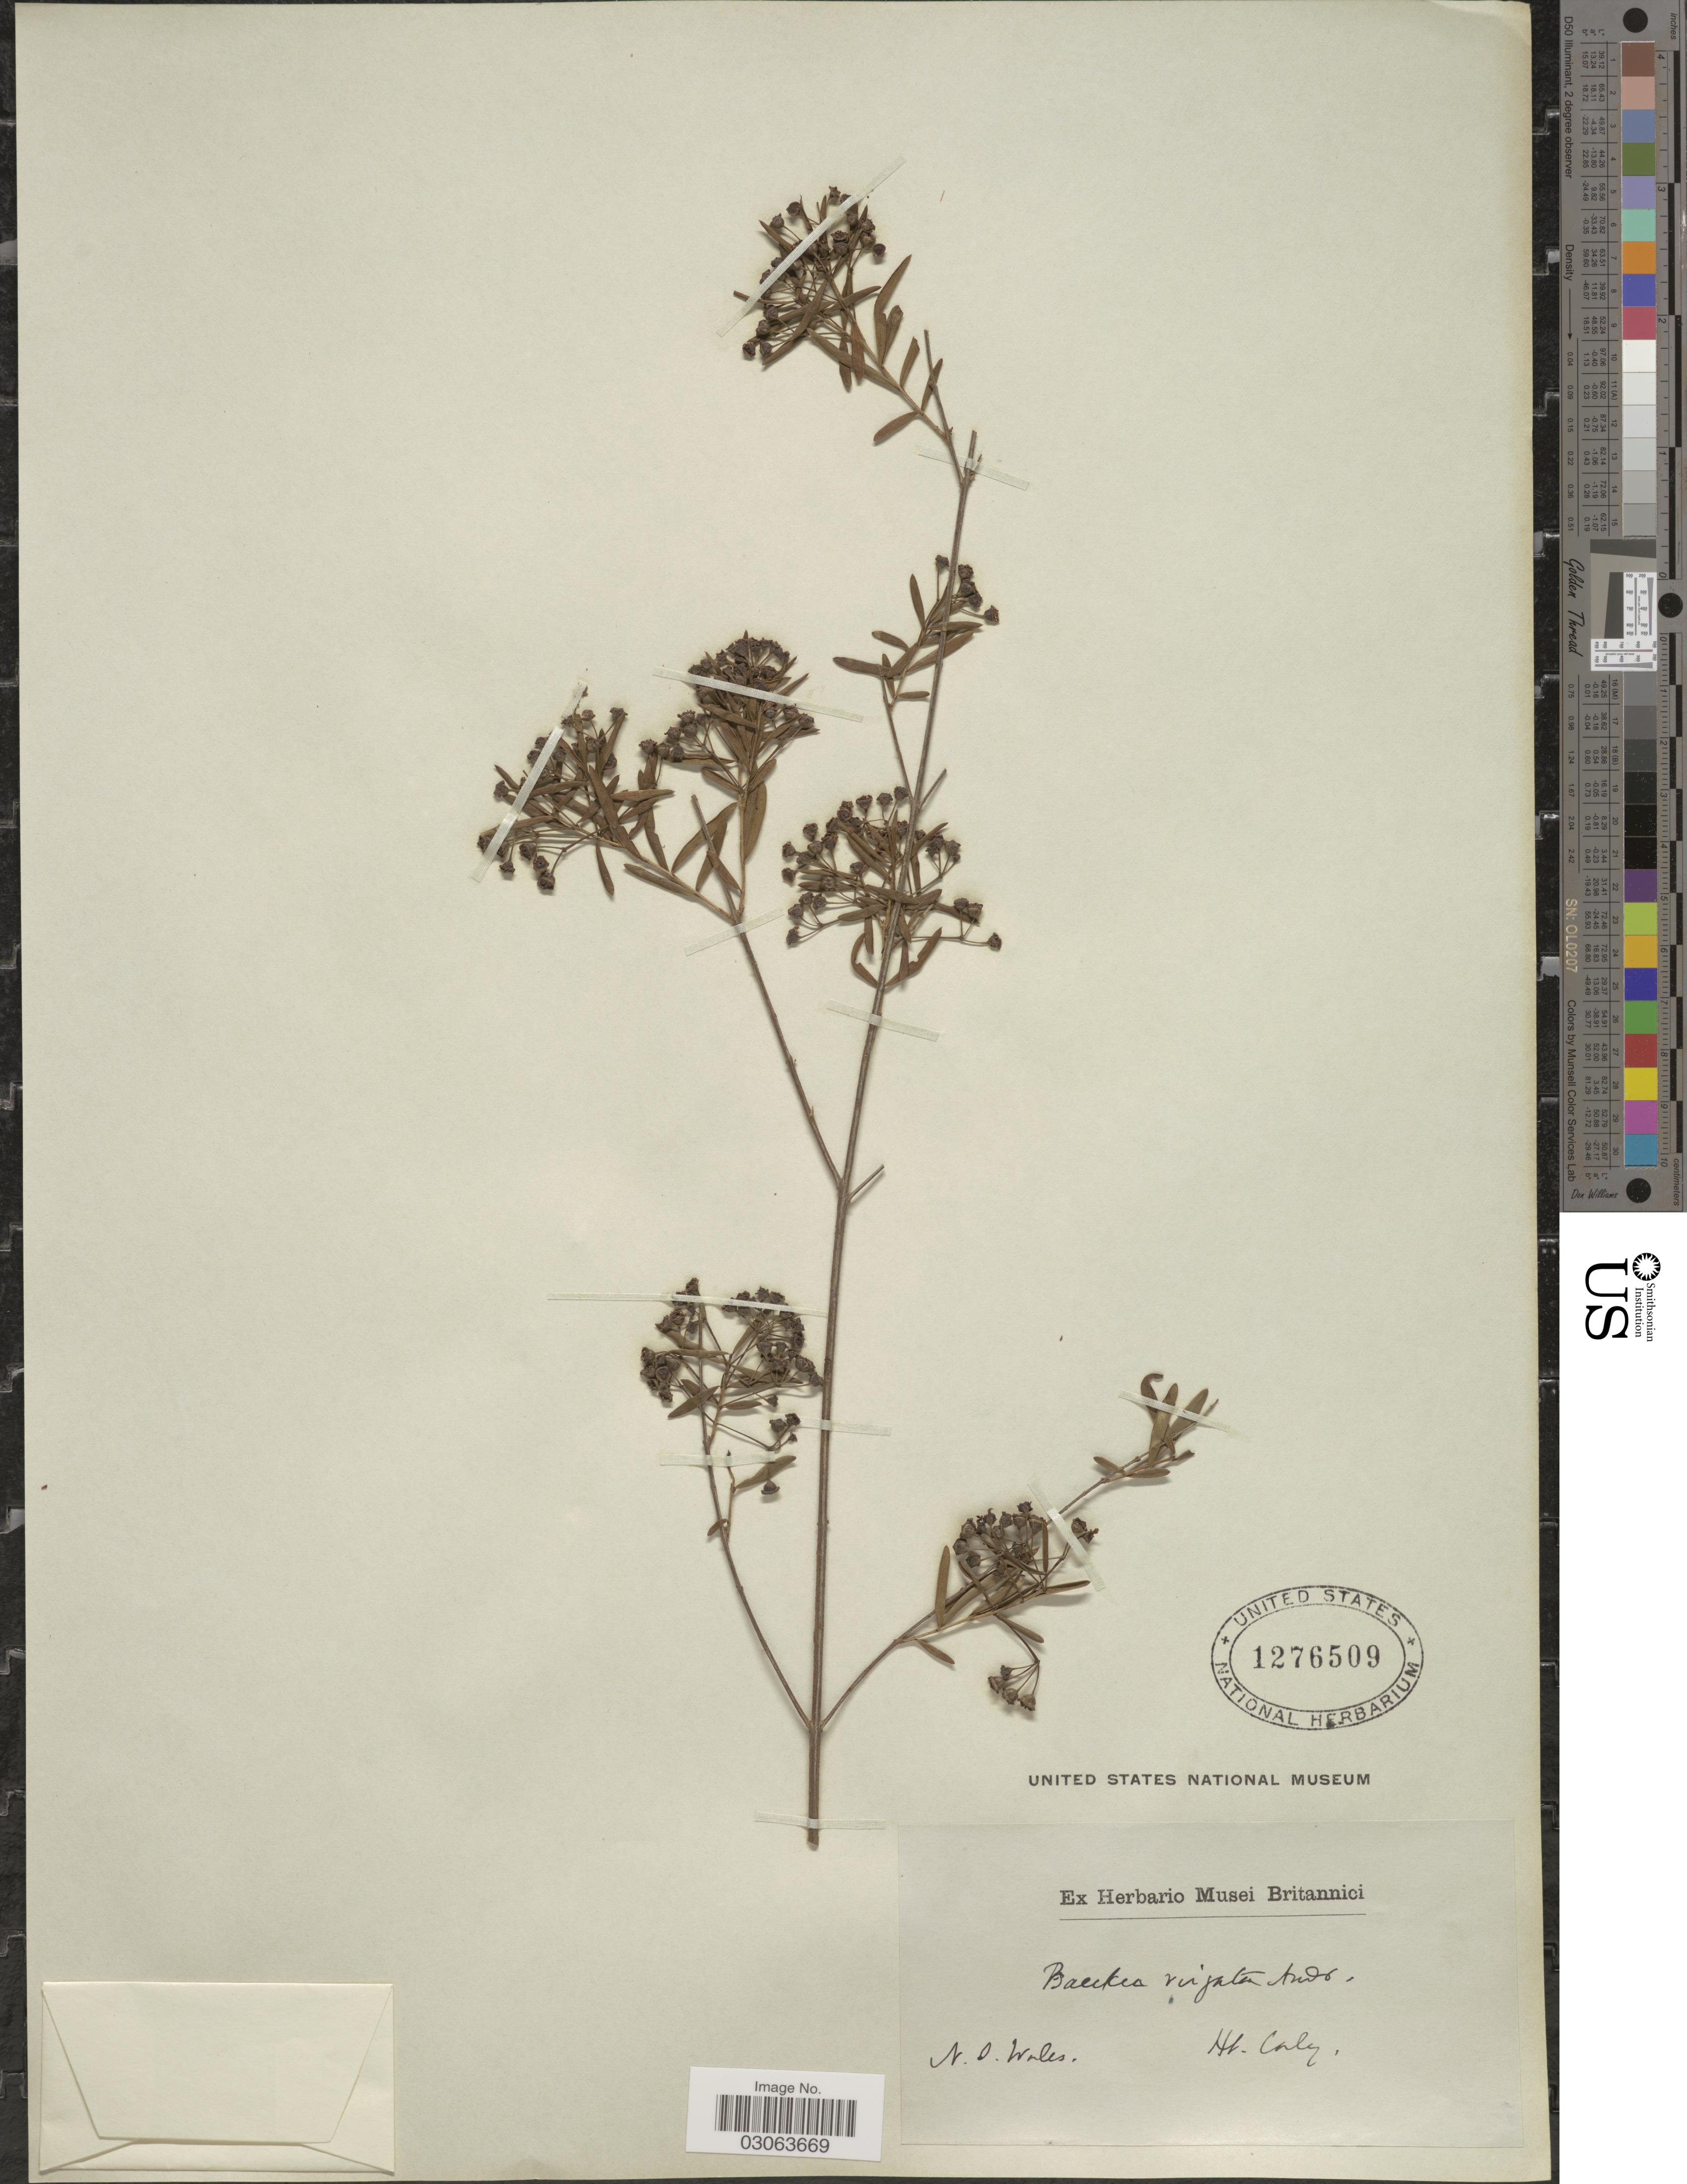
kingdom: Plantae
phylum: Tracheophyta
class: Magnoliopsida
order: Myrtales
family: Myrtaceae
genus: Sannantha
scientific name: Sannantha pluriflora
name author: (F. Muell.) P.G. Wilson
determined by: Strong, Mark T., (BOT), Smithsonian Institution - National Museum of Natural History (UNITED STATES)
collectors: -. Caley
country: Australia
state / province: New South Wales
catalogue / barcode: US 1276509